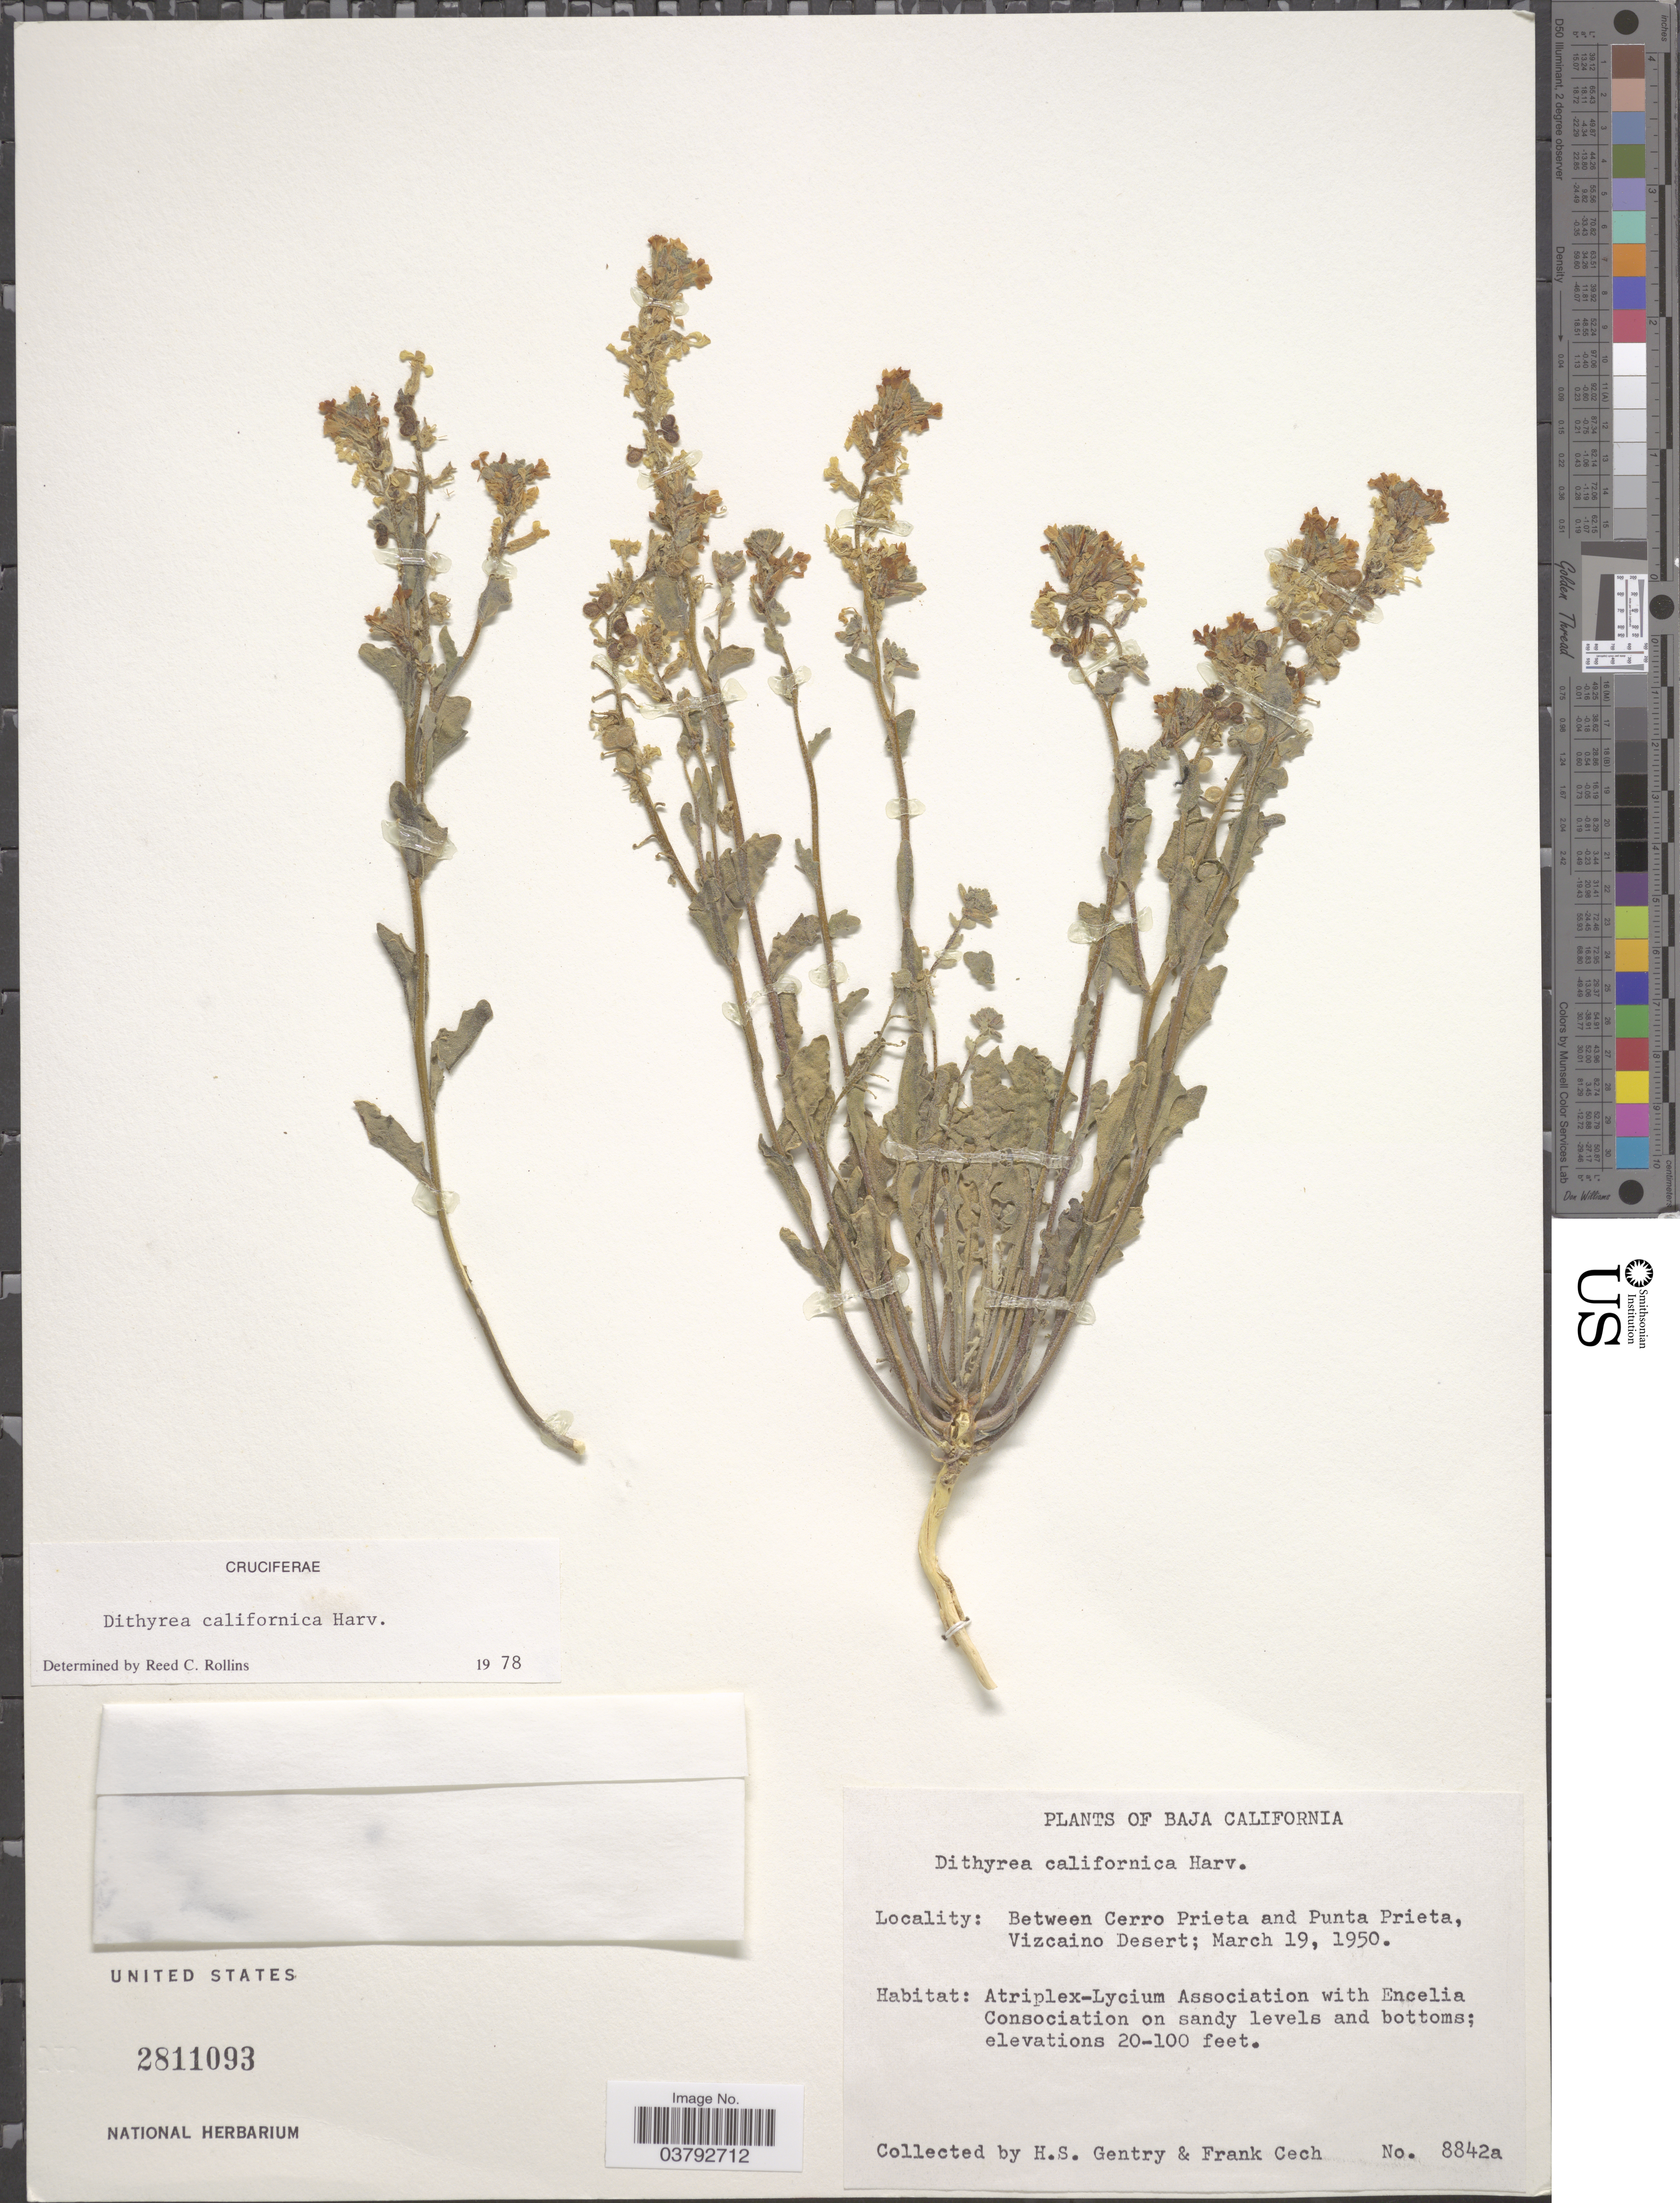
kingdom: Plantae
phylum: Tracheophyta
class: Magnoliopsida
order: Brassicales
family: Brassicaceae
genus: Dithyrea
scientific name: Dithyrea californica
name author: Harv.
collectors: H. S. Gentry & F. Cech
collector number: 8842a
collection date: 1950-03-19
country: Mexico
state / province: Baja California Norte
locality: Between Cerro Prieta and Punta Prieta, Vizcaino Desert.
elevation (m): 6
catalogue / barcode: US 2811093